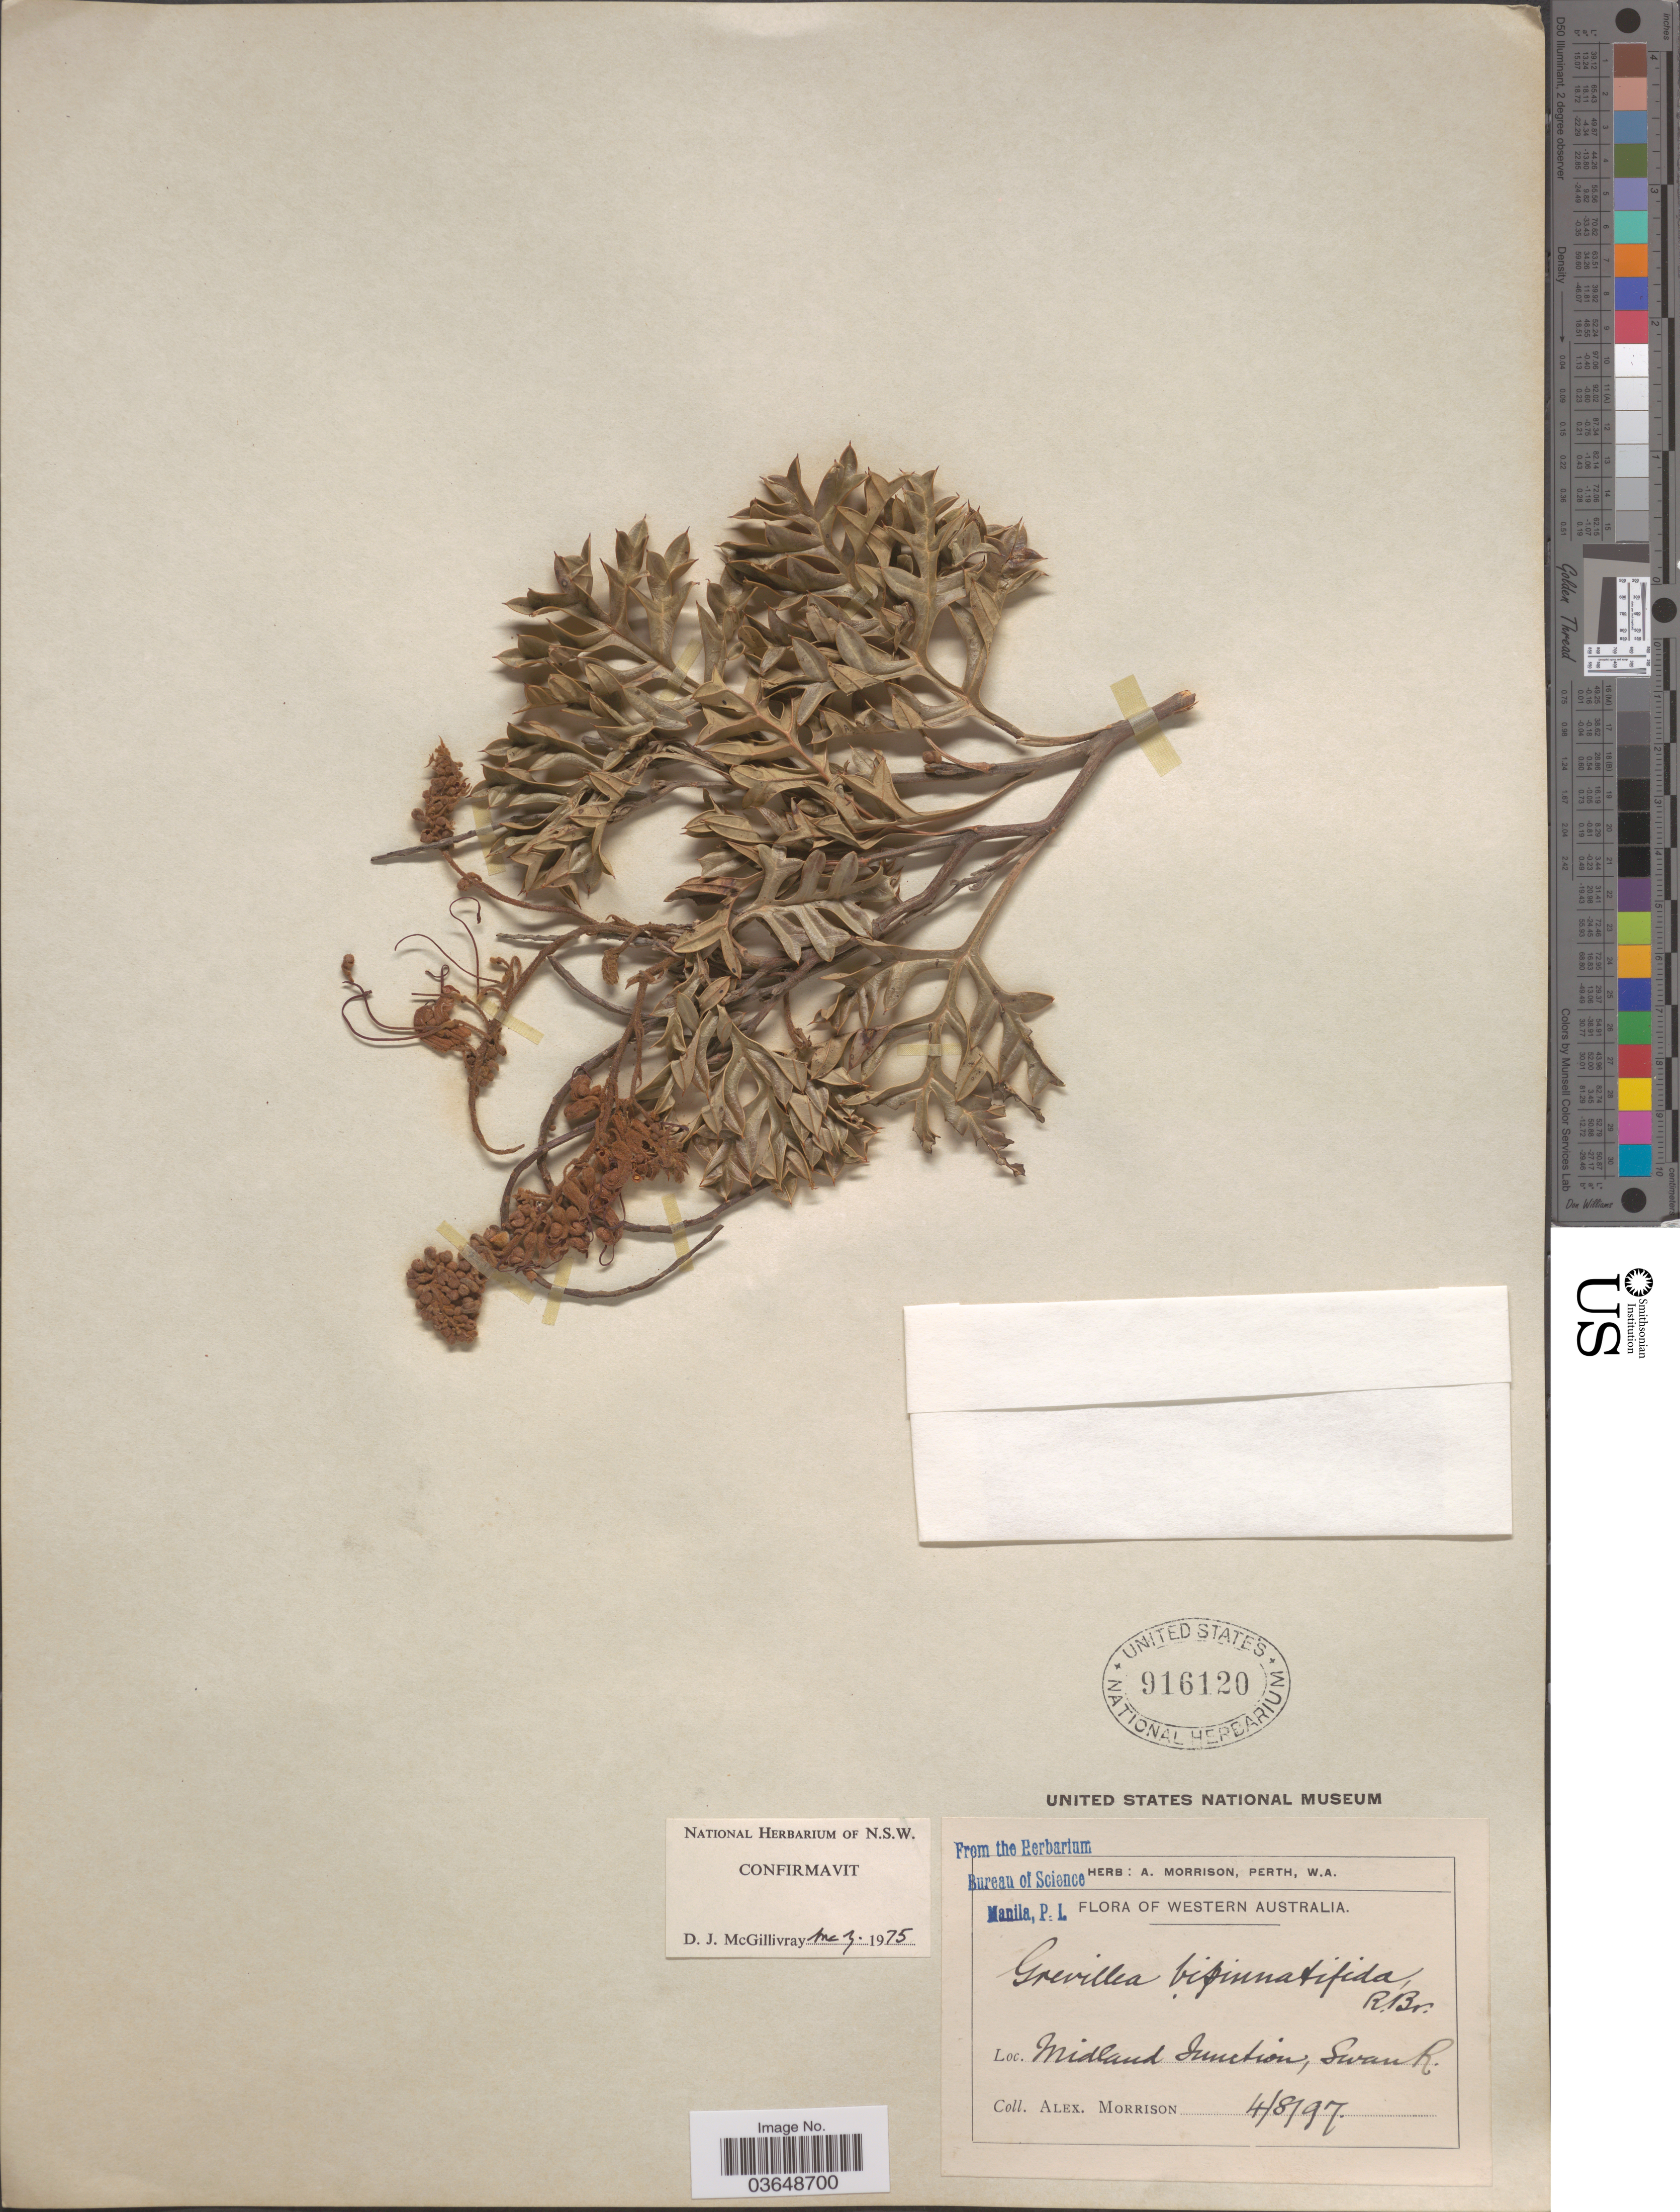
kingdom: Plantae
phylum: Tracheophyta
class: Magnoliopsida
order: Proteales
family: Proteaceae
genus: Grevillea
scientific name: Grevillea bipinnatifida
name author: R. Br.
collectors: A. Morrison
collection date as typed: Transcribed d/m/y: 4/8/97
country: Australia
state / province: Western Australia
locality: Midland Junction, Swan R.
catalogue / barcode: US 916120